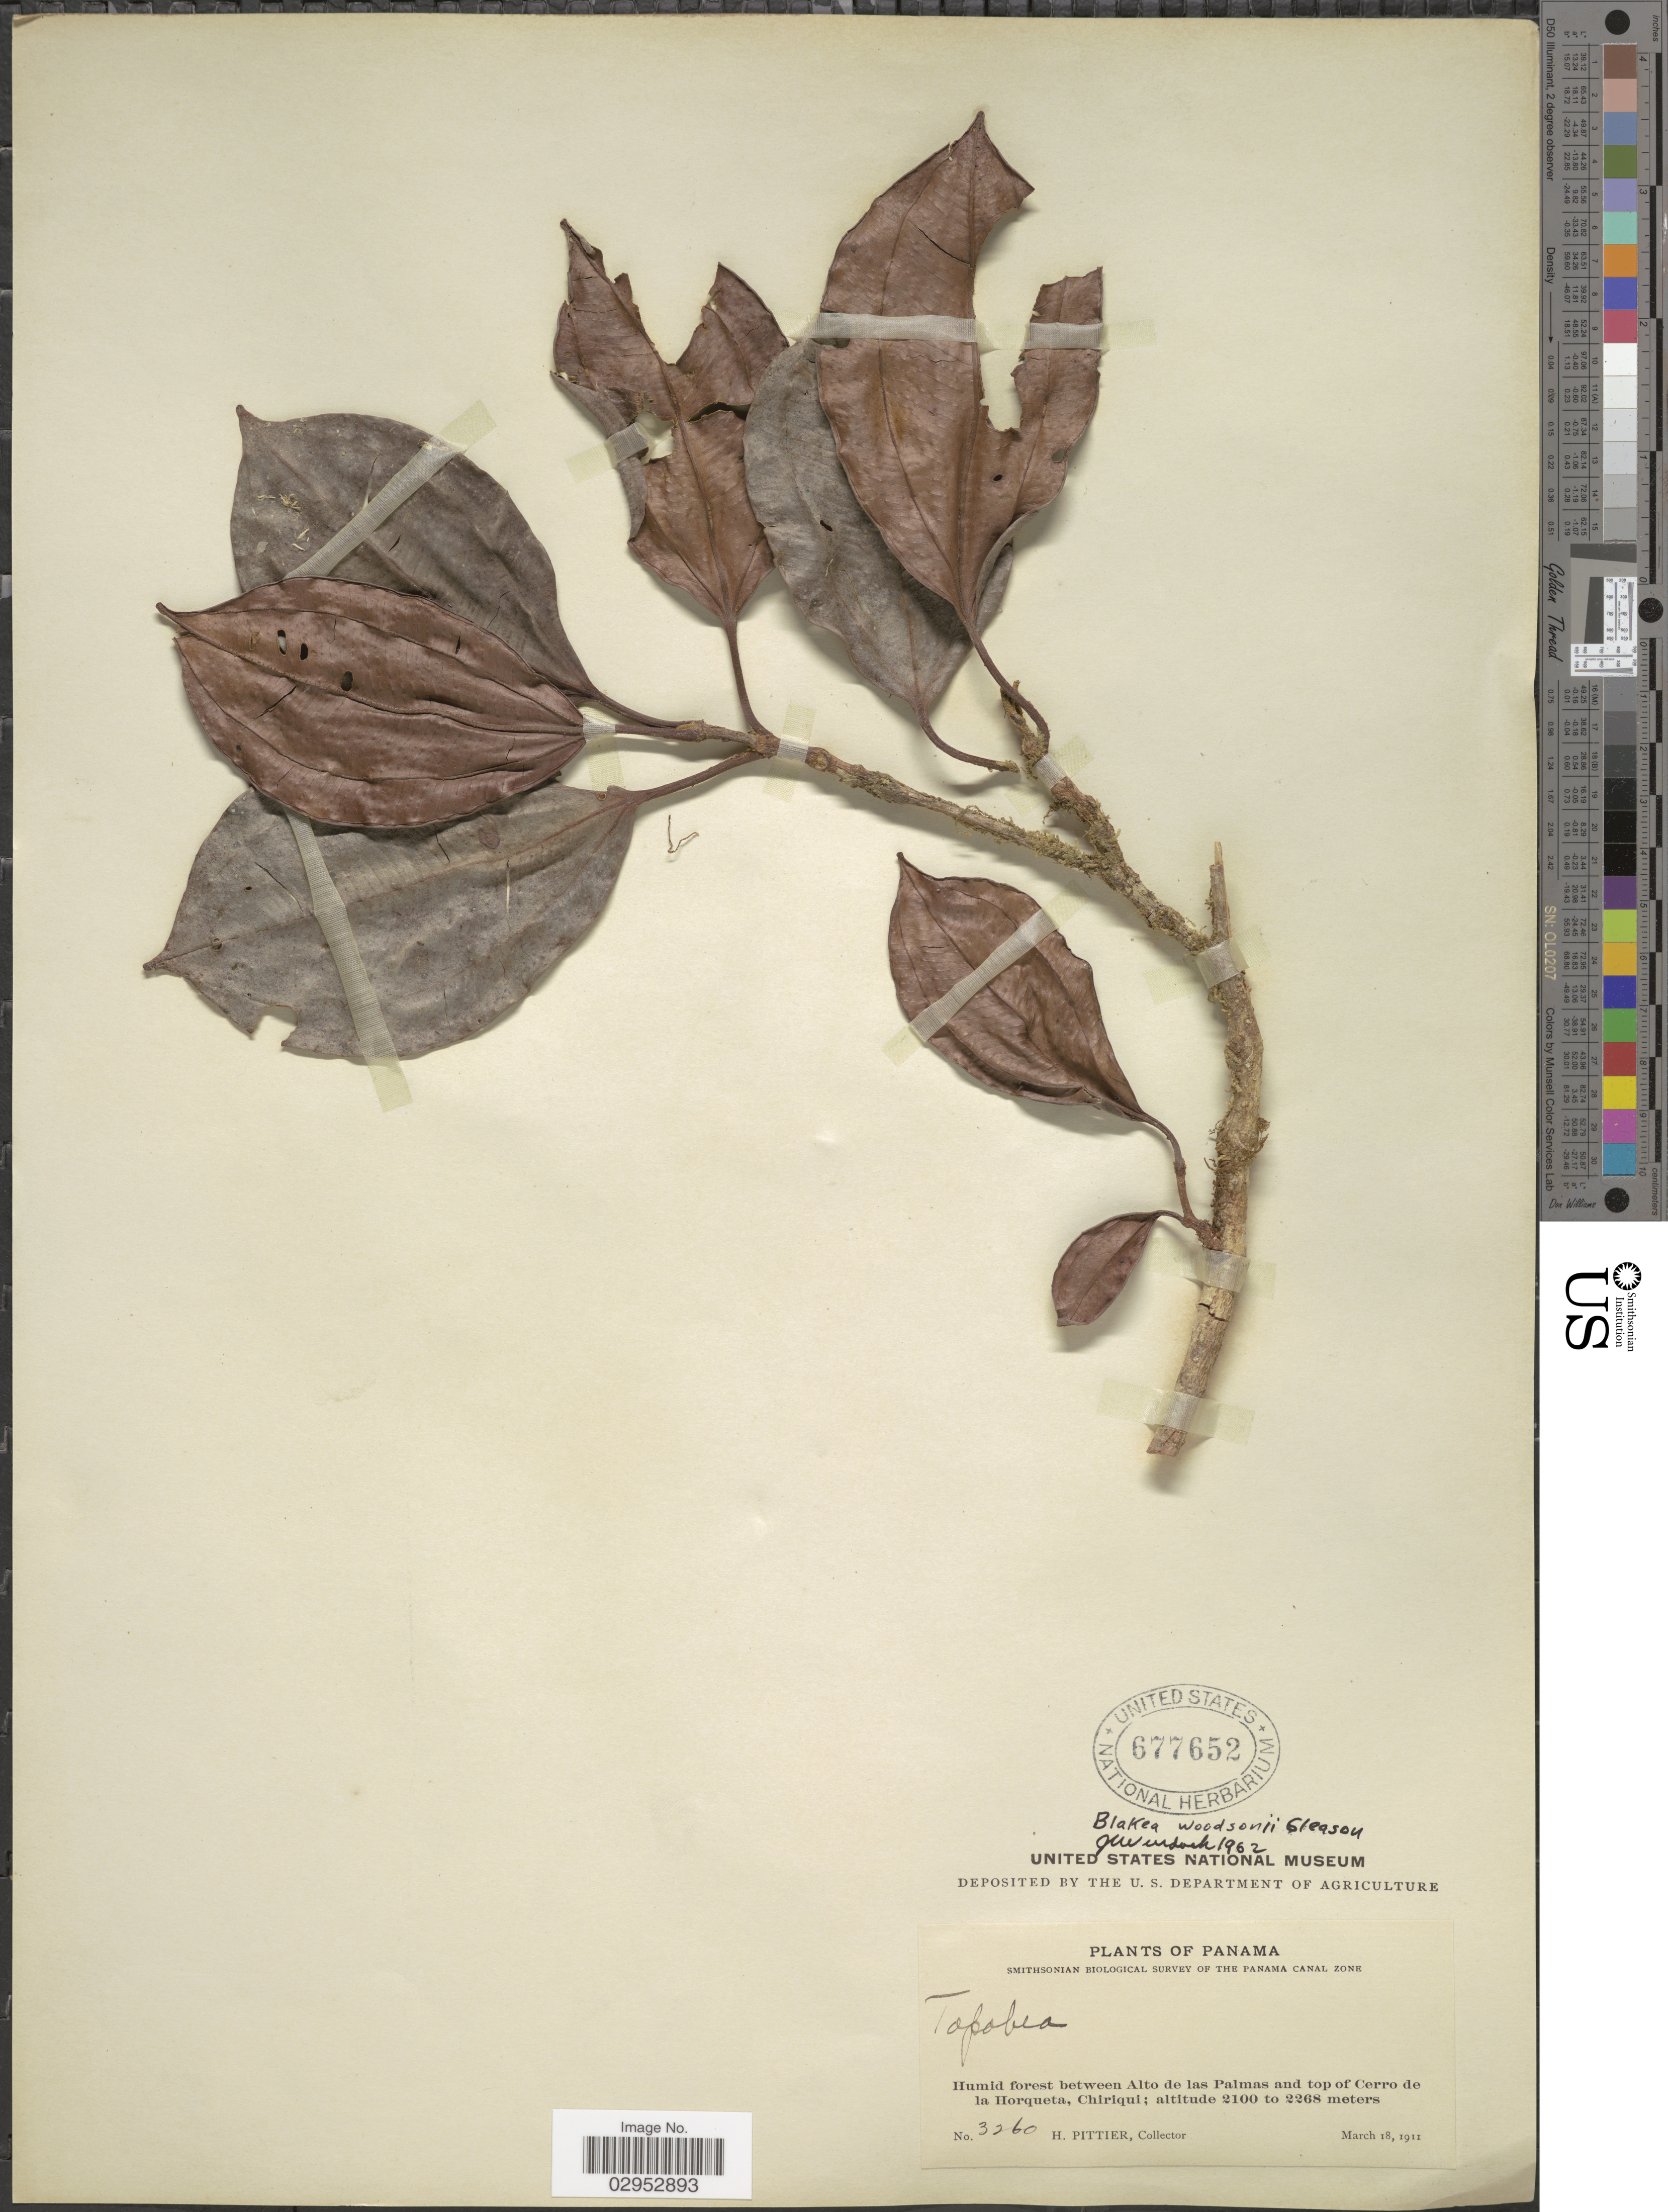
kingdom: Plantae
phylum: Tracheophyta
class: Magnoliopsida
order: Myrtales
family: Melastomataceae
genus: Blakea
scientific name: Blakea woodsonii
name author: Gleason in Woodson & Seibert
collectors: H. F. Pittier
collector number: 3260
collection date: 1911-03-18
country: Panama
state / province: Chiriqui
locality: Humid forest between Alto des Palmas and top of Cerro de la Horqueta.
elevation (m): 2100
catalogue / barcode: US 677652